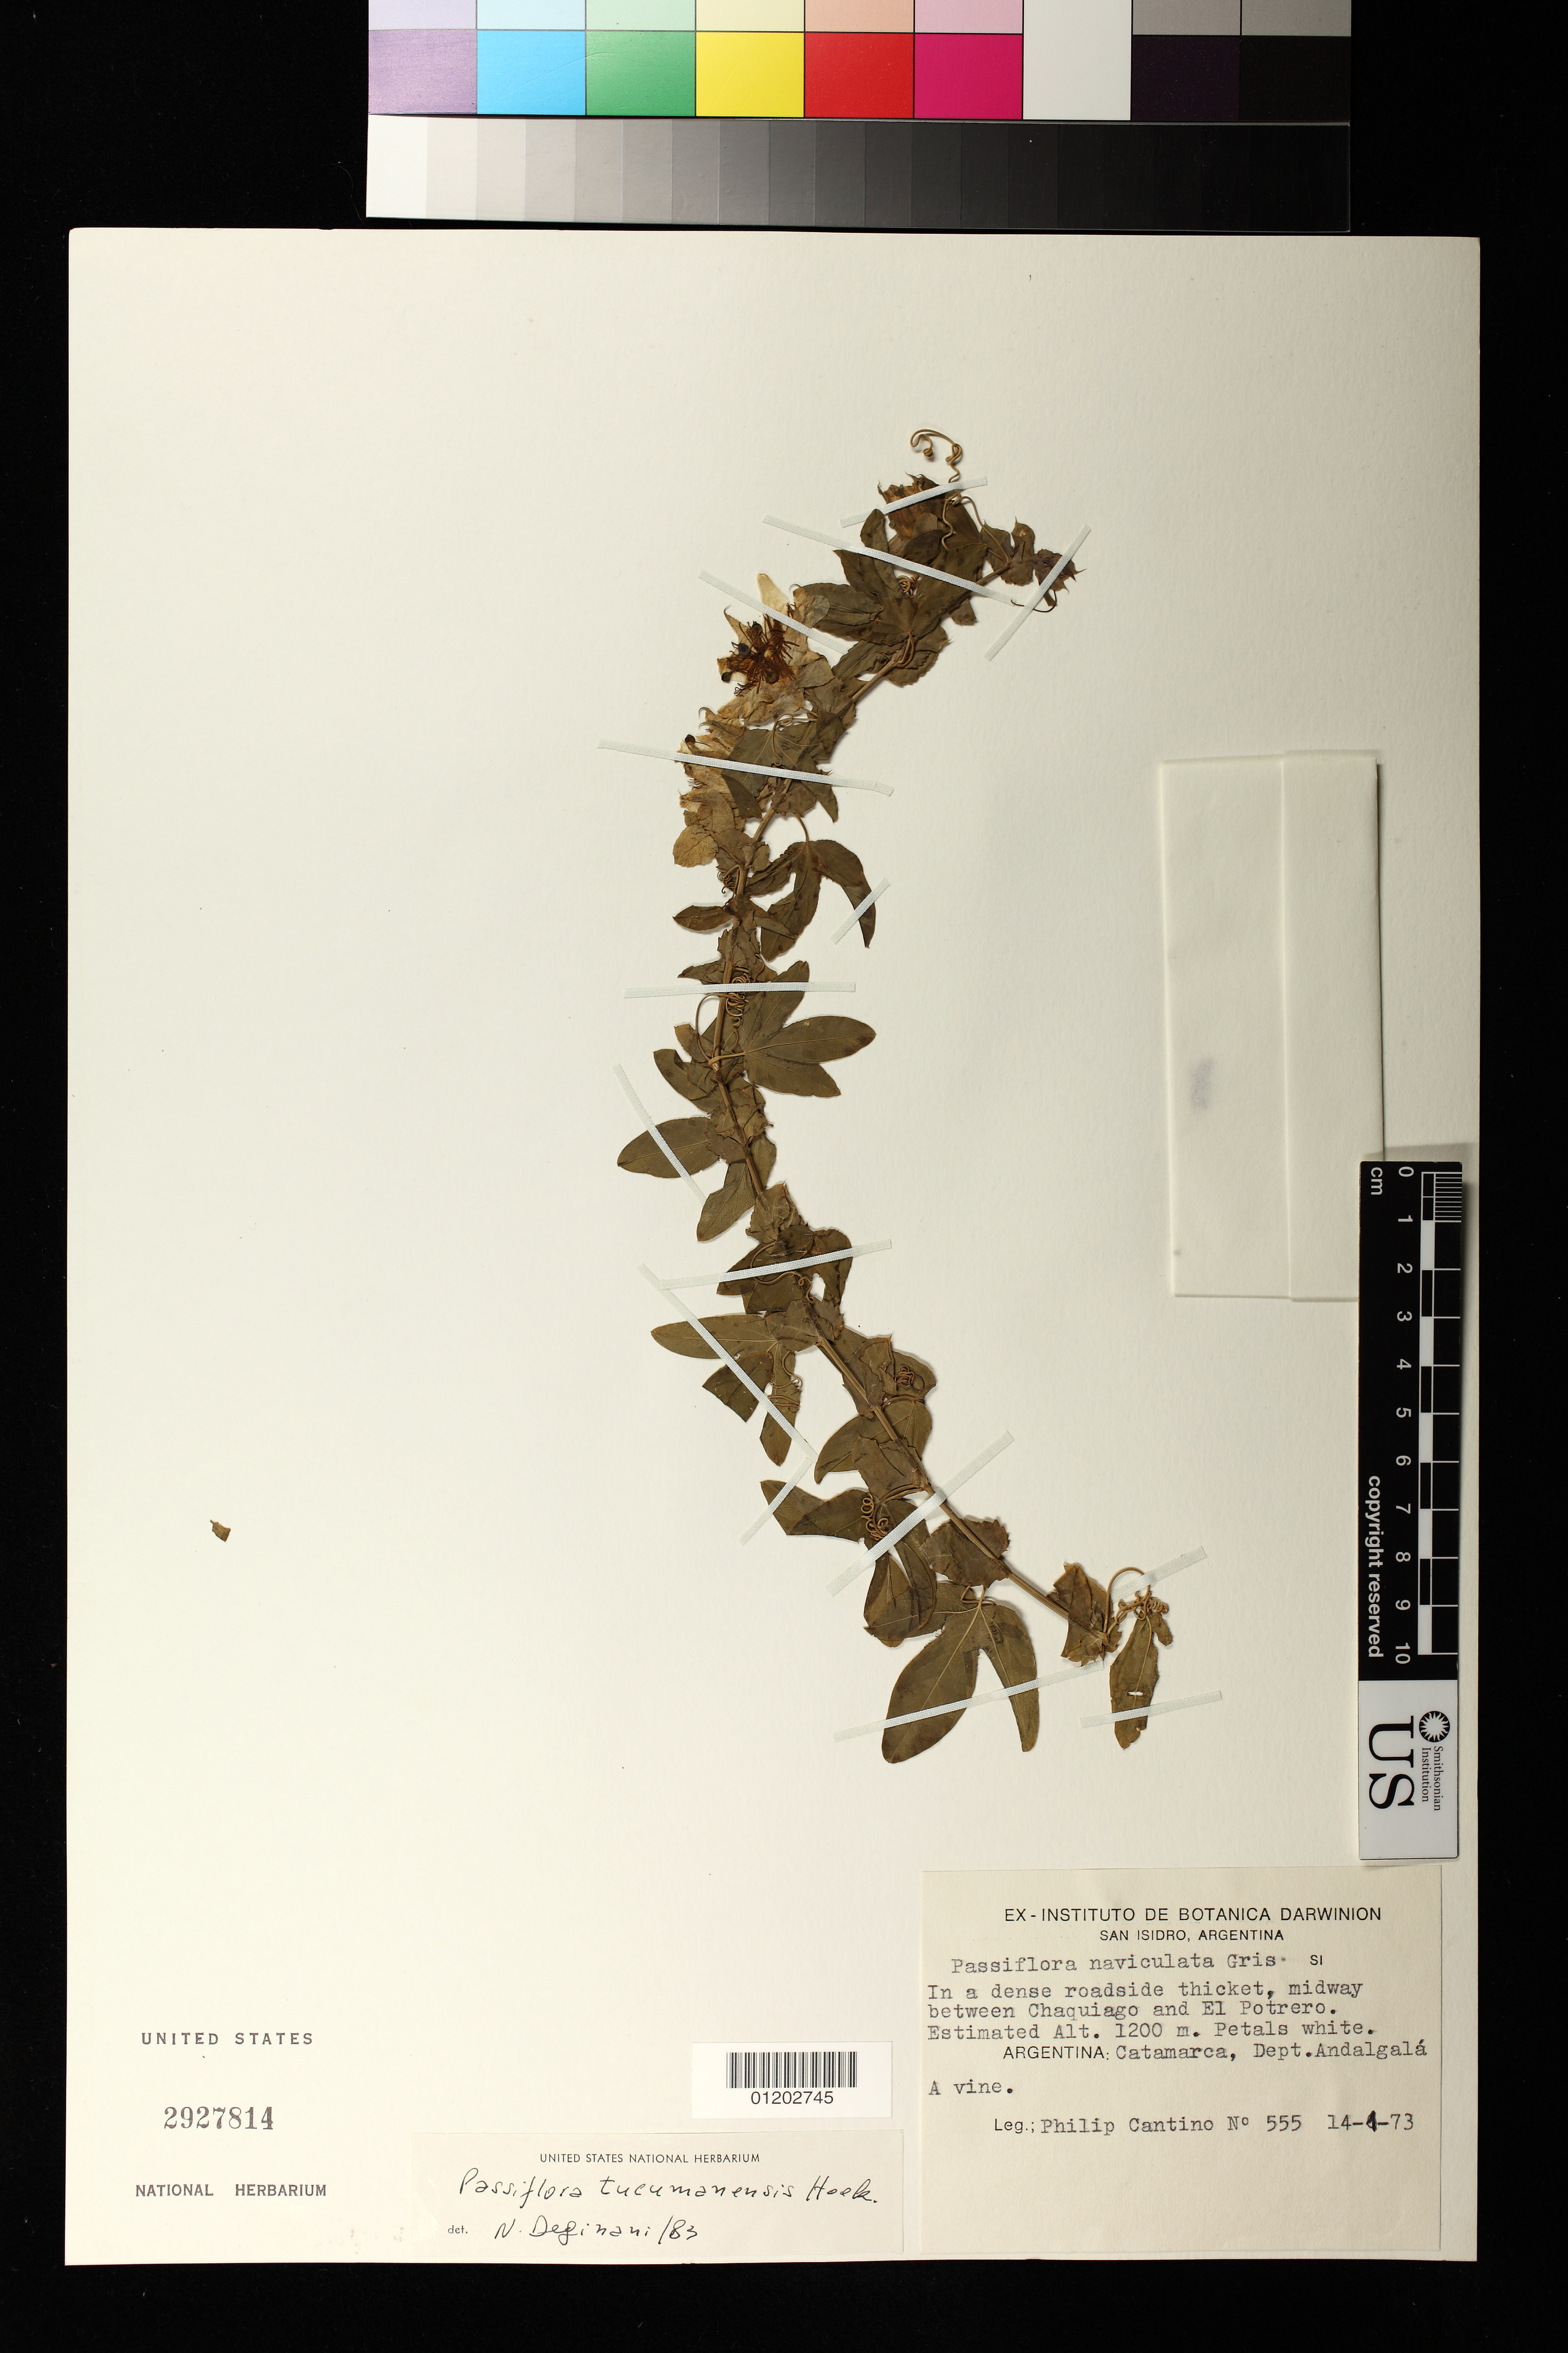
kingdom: Plantae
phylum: Tracheophyta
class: Magnoliopsida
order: Malpighiales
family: Passifloraceae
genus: Passiflora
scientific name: Passiflora naviculata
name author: Griseb.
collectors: P. Cantino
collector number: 555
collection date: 1973-01-14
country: Argentina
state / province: Catamarca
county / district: Andalgalá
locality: In a dense roadside thicket, midway between Chaquiago and El Potrero.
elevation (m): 1200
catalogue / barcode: US 2927814